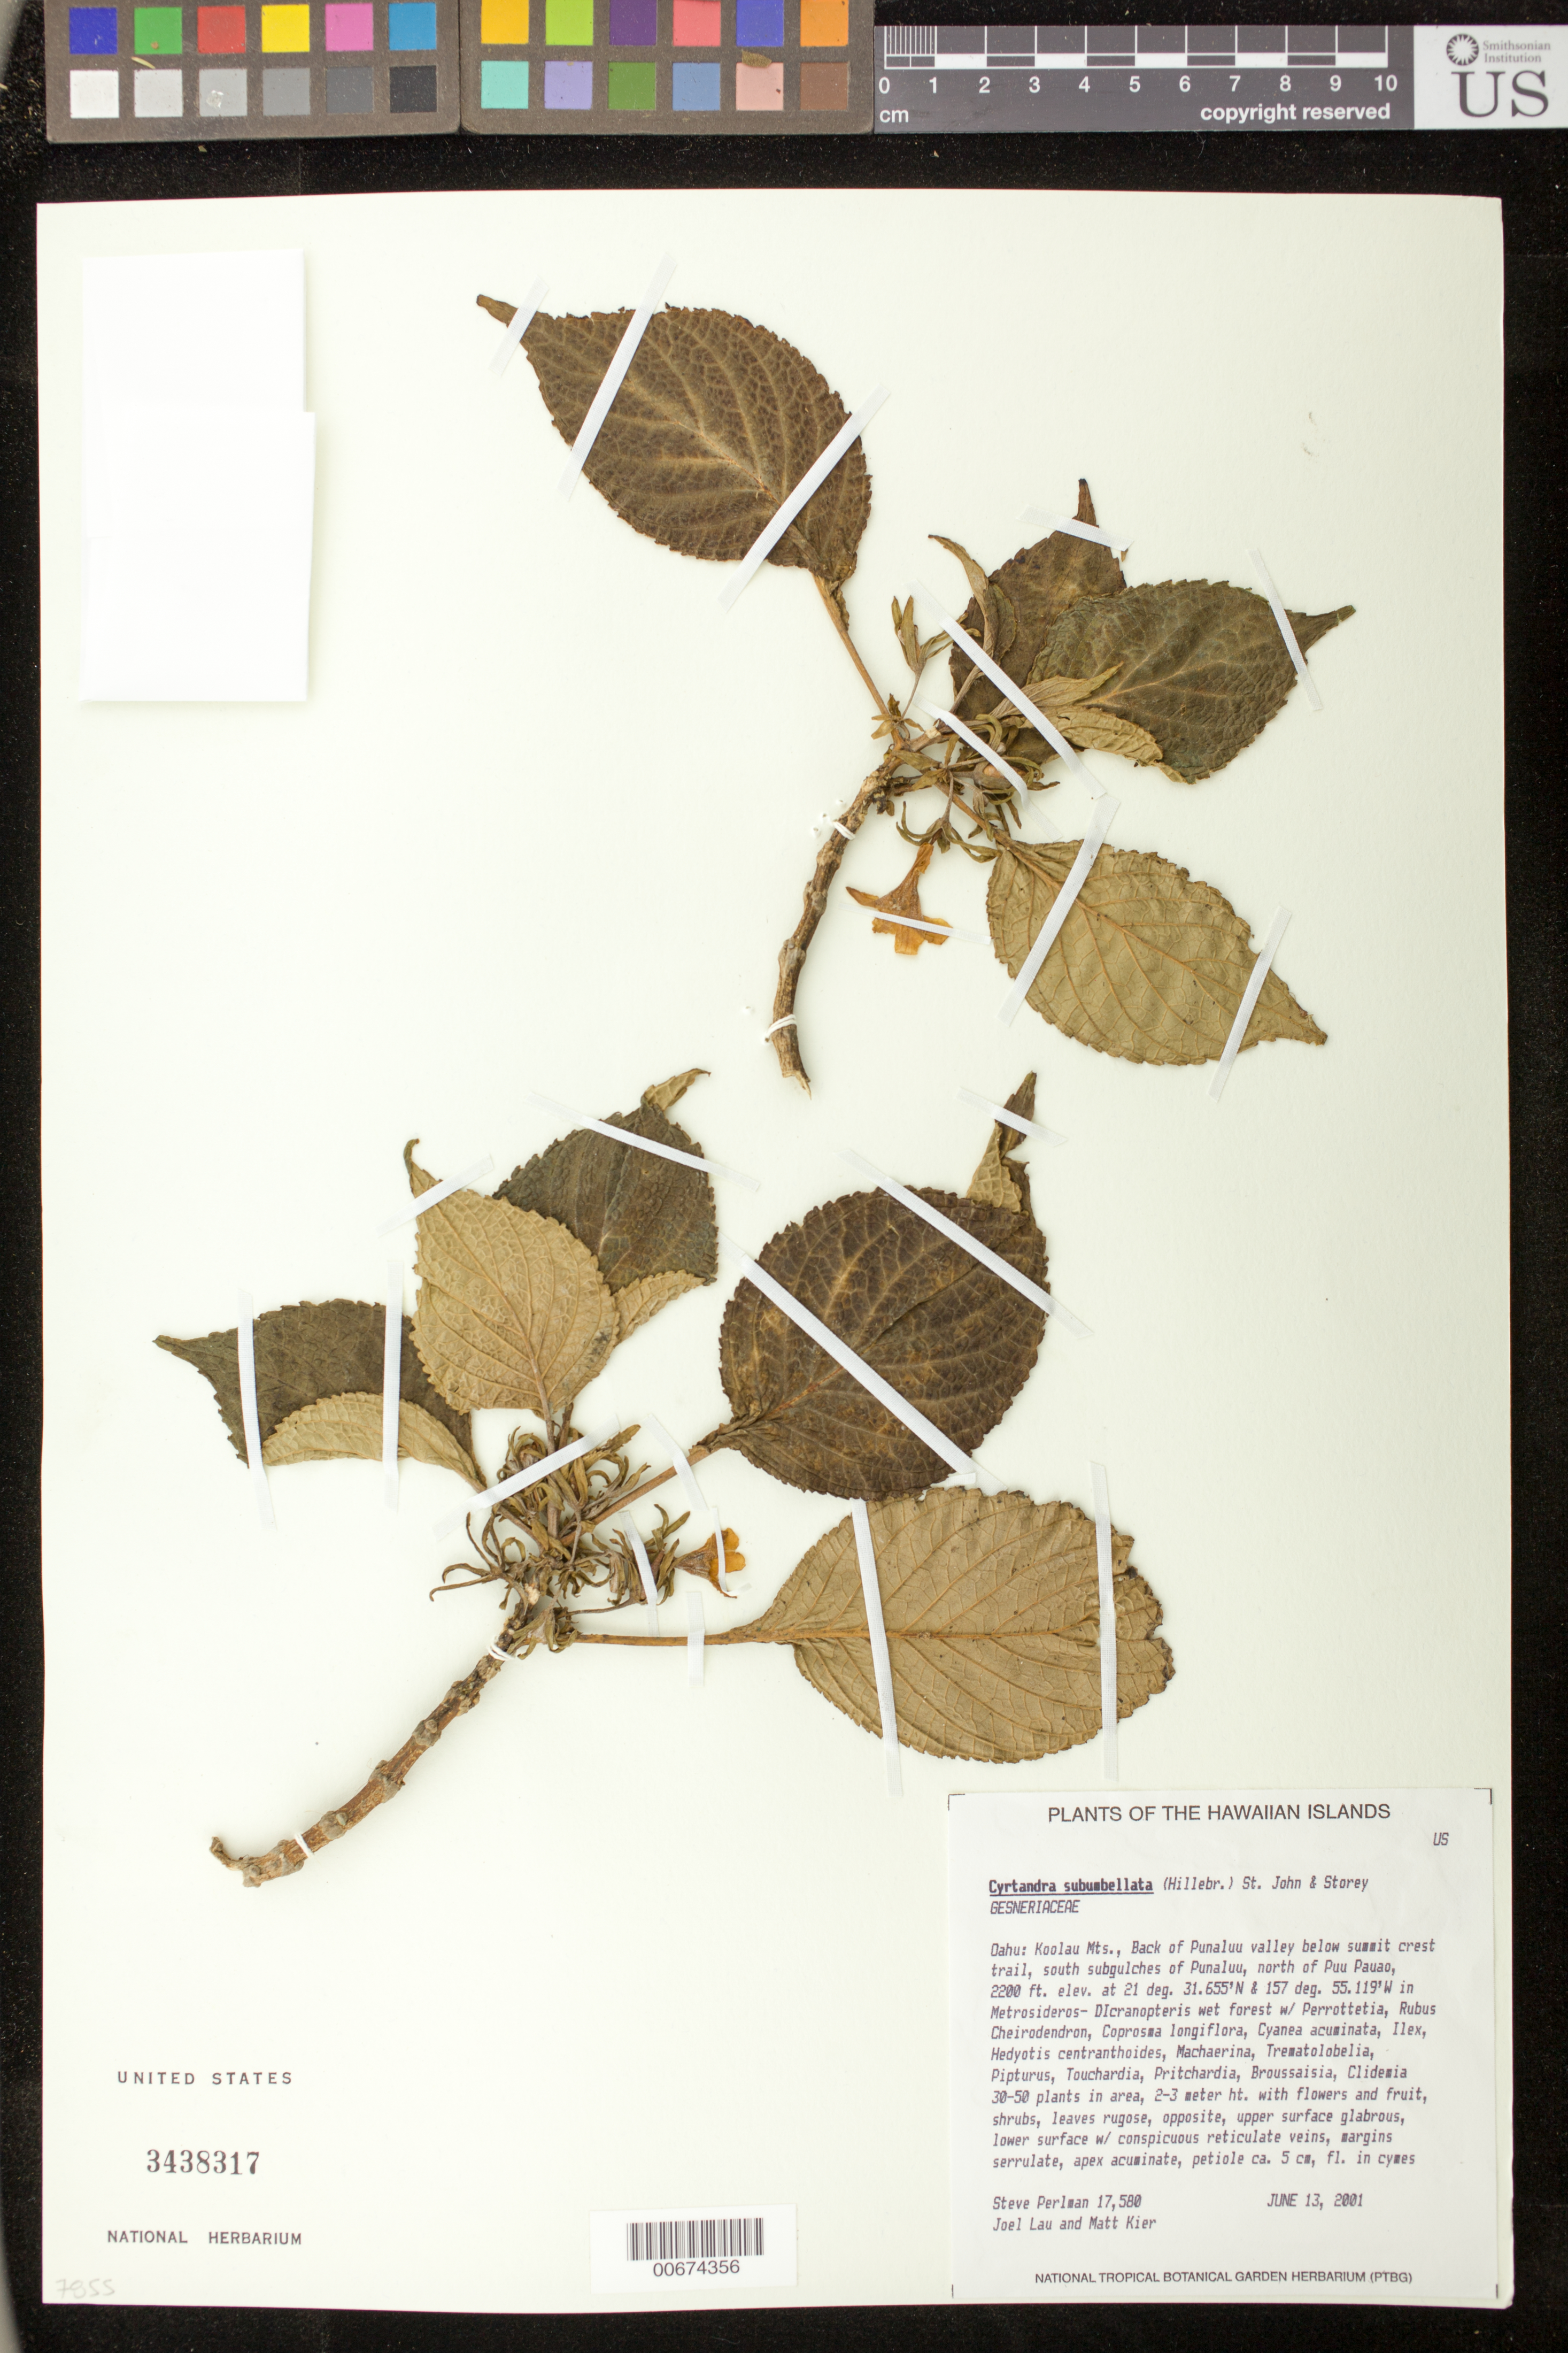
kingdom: Plantae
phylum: Tracheophyta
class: Magnoliopsida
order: Lamiales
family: Gesneriaceae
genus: Cyrtandra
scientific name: Cyrtandra subumbellata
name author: (Hillebr.) H. St. John & Storey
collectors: S. P. Perlman, J. Lau & M. Kier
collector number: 17580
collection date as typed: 13 Jun 2001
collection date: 2001-06-13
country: United States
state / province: Hawaii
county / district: Honolulu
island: Oahu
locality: Koolau Mts., Back of Punaluu valley below summit crest trail, south subgulches of Punaluu, north of Puu Pauao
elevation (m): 670.6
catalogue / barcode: US 3438317